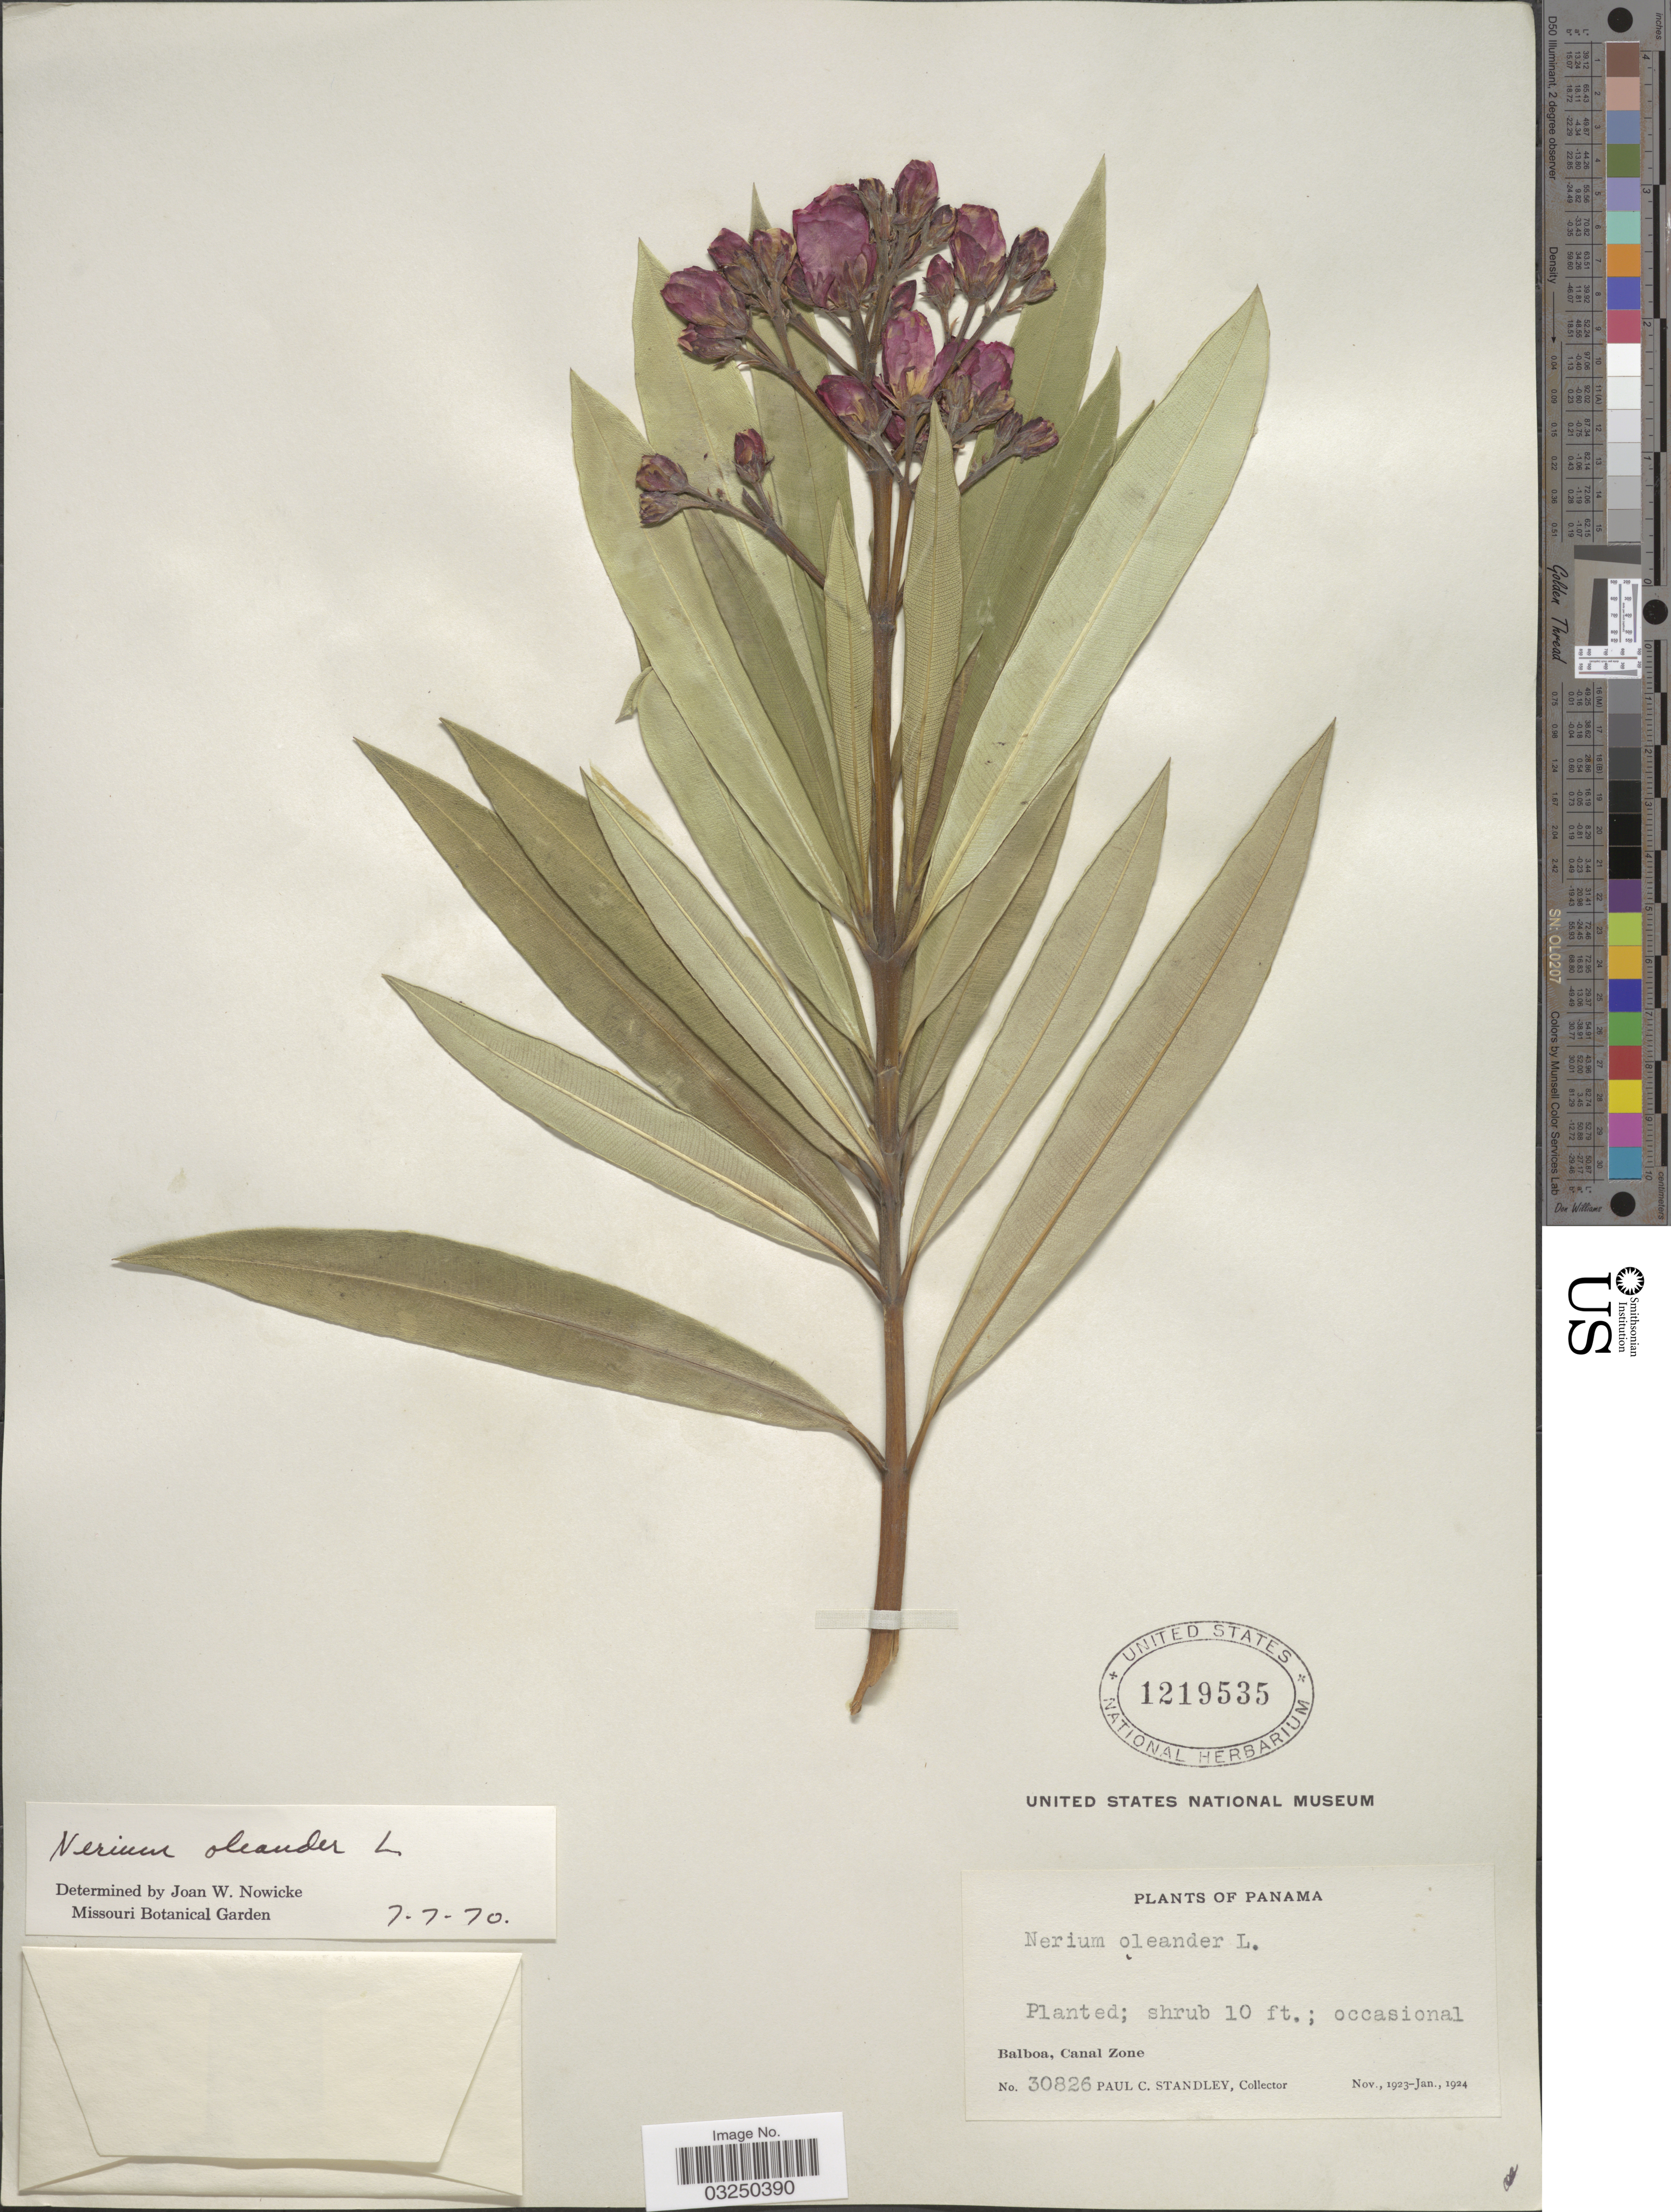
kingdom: Plantae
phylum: Tracheophyta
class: Magnoliopsida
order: Gentianales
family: Apocynaceae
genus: Nerium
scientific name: Nerium oleander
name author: L.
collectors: P. C. Standley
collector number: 30826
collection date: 1923-11/1924-01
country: Panama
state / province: Colón / Panamá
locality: Balboa, Canal Zone.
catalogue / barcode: US 1219535